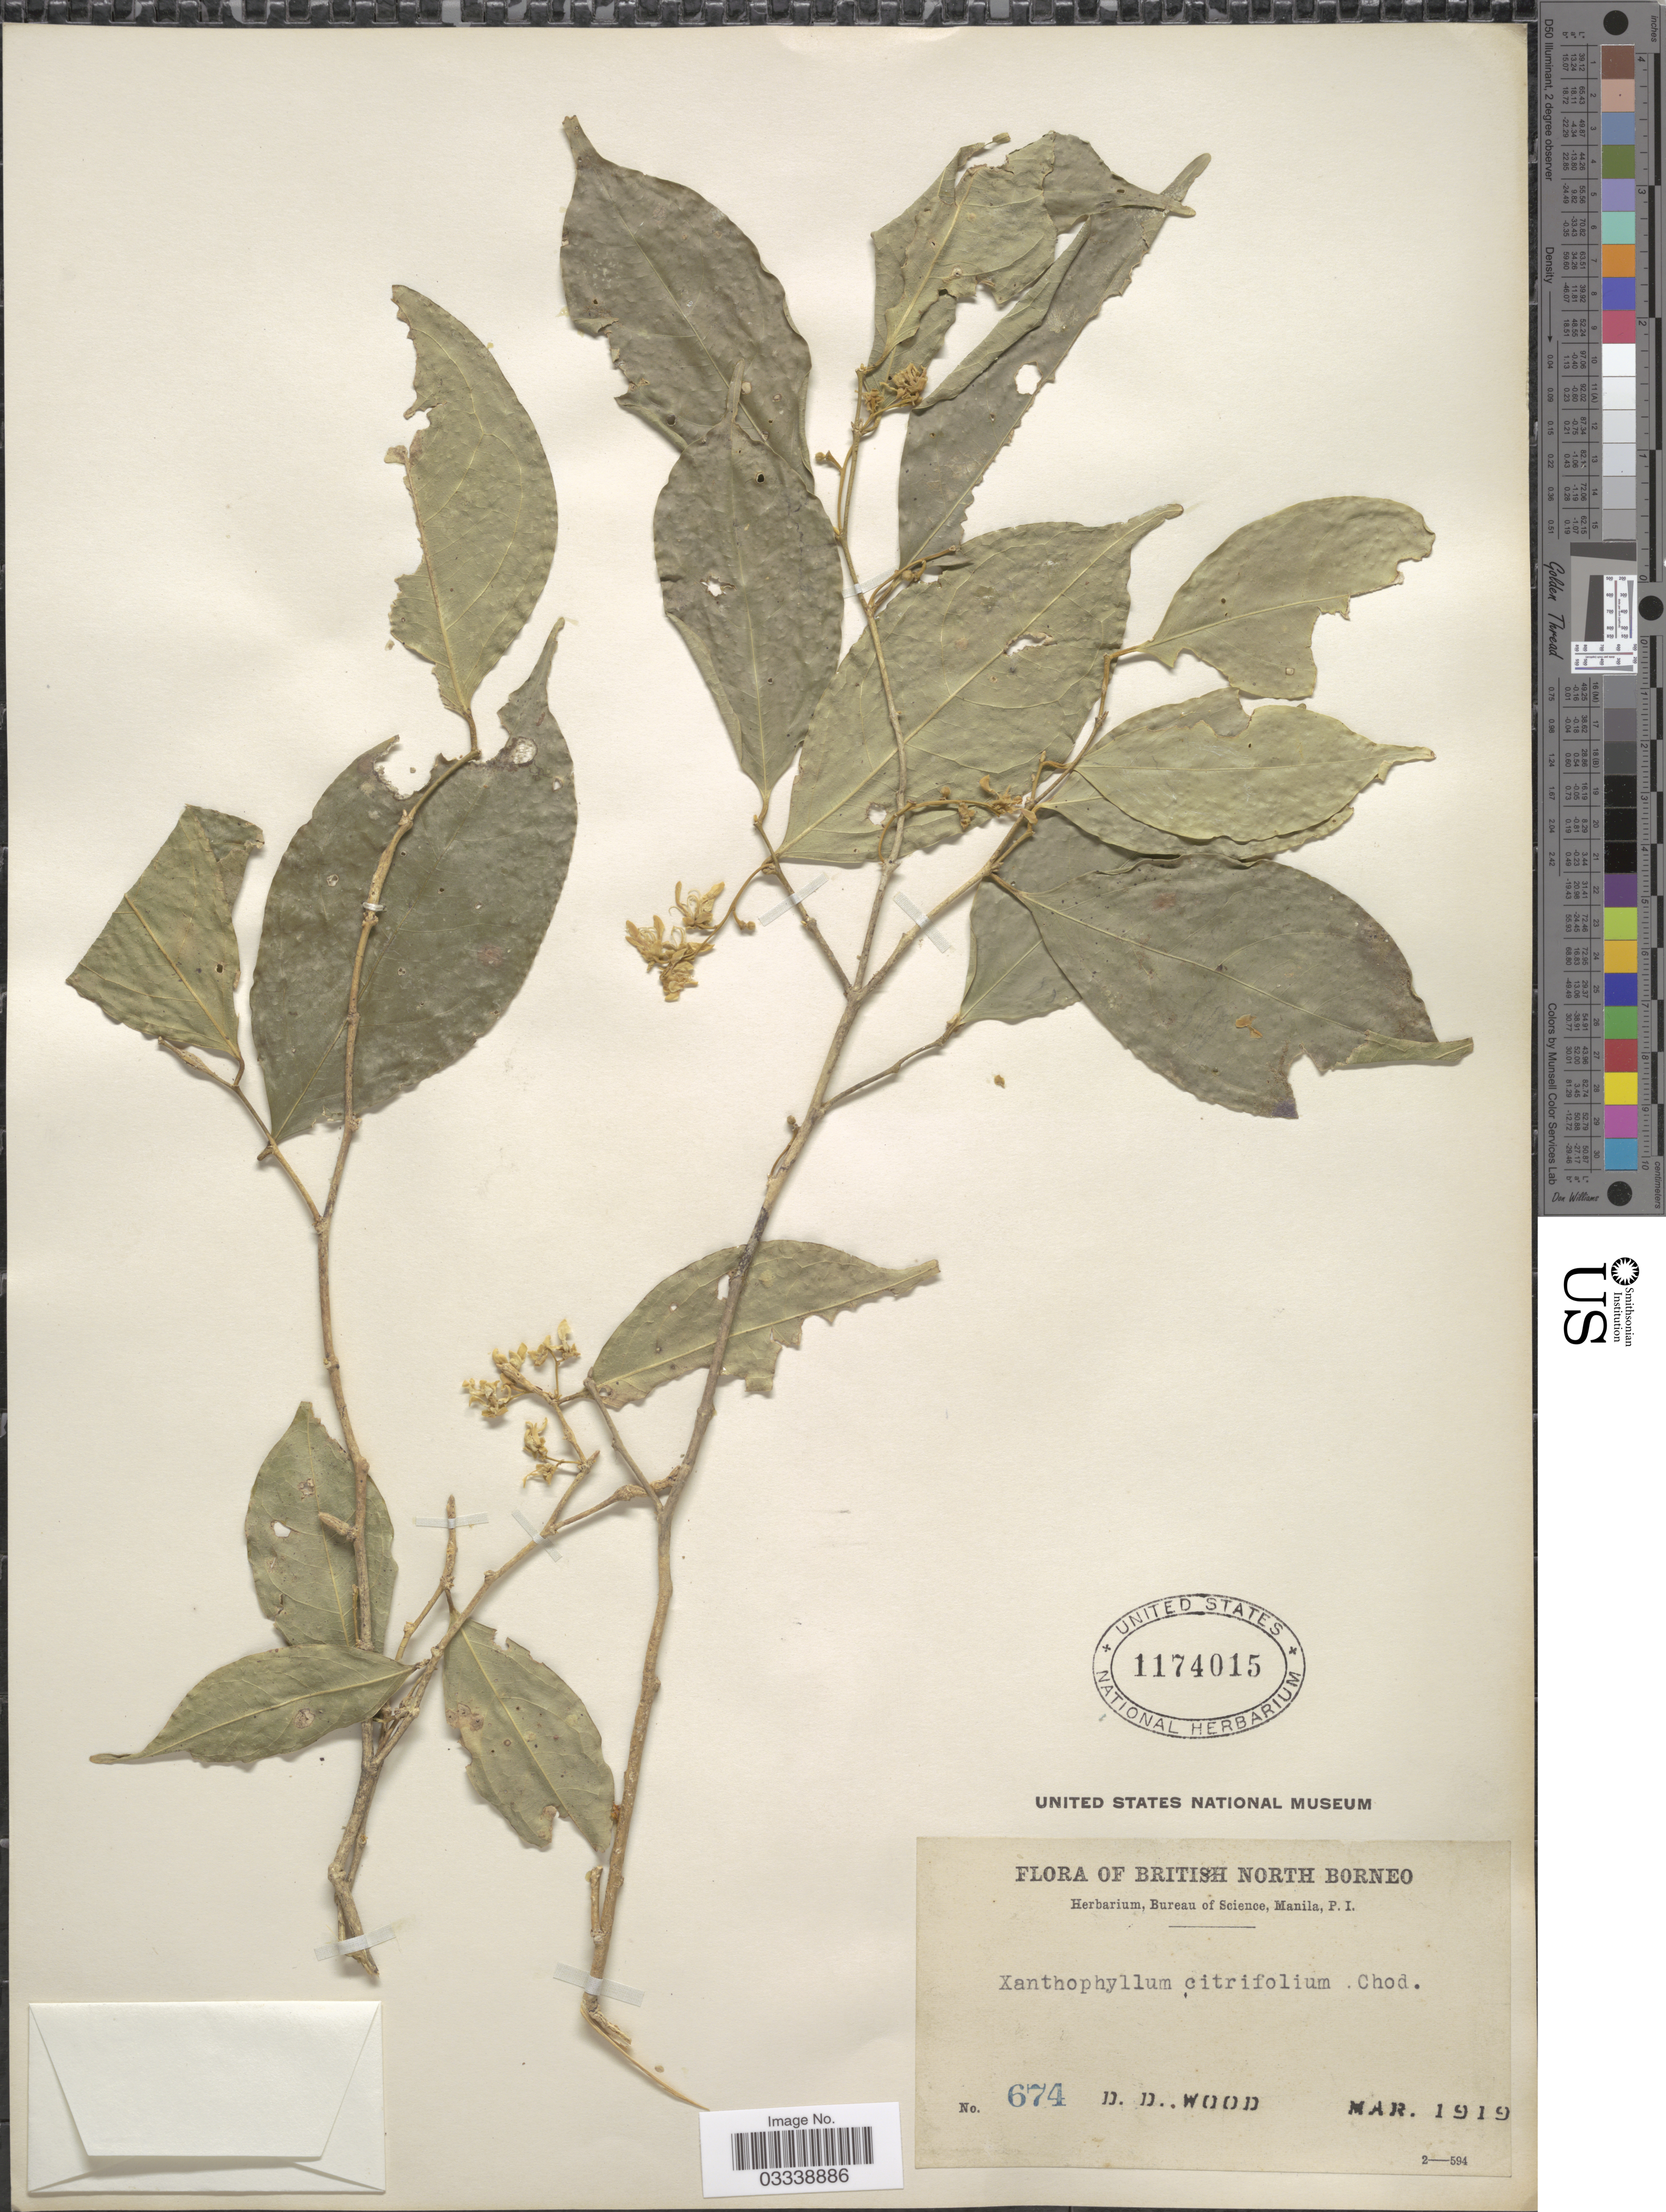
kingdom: Plantae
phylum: Tracheophyta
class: Magnoliopsida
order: Fabales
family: Polygalaceae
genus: Xanthophyllum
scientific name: Xanthophyllum ellipticum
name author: Korth. ex Miq.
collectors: D. Wood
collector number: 674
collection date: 1919-03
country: Malaysia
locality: British North Borneo.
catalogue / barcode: US 1174015